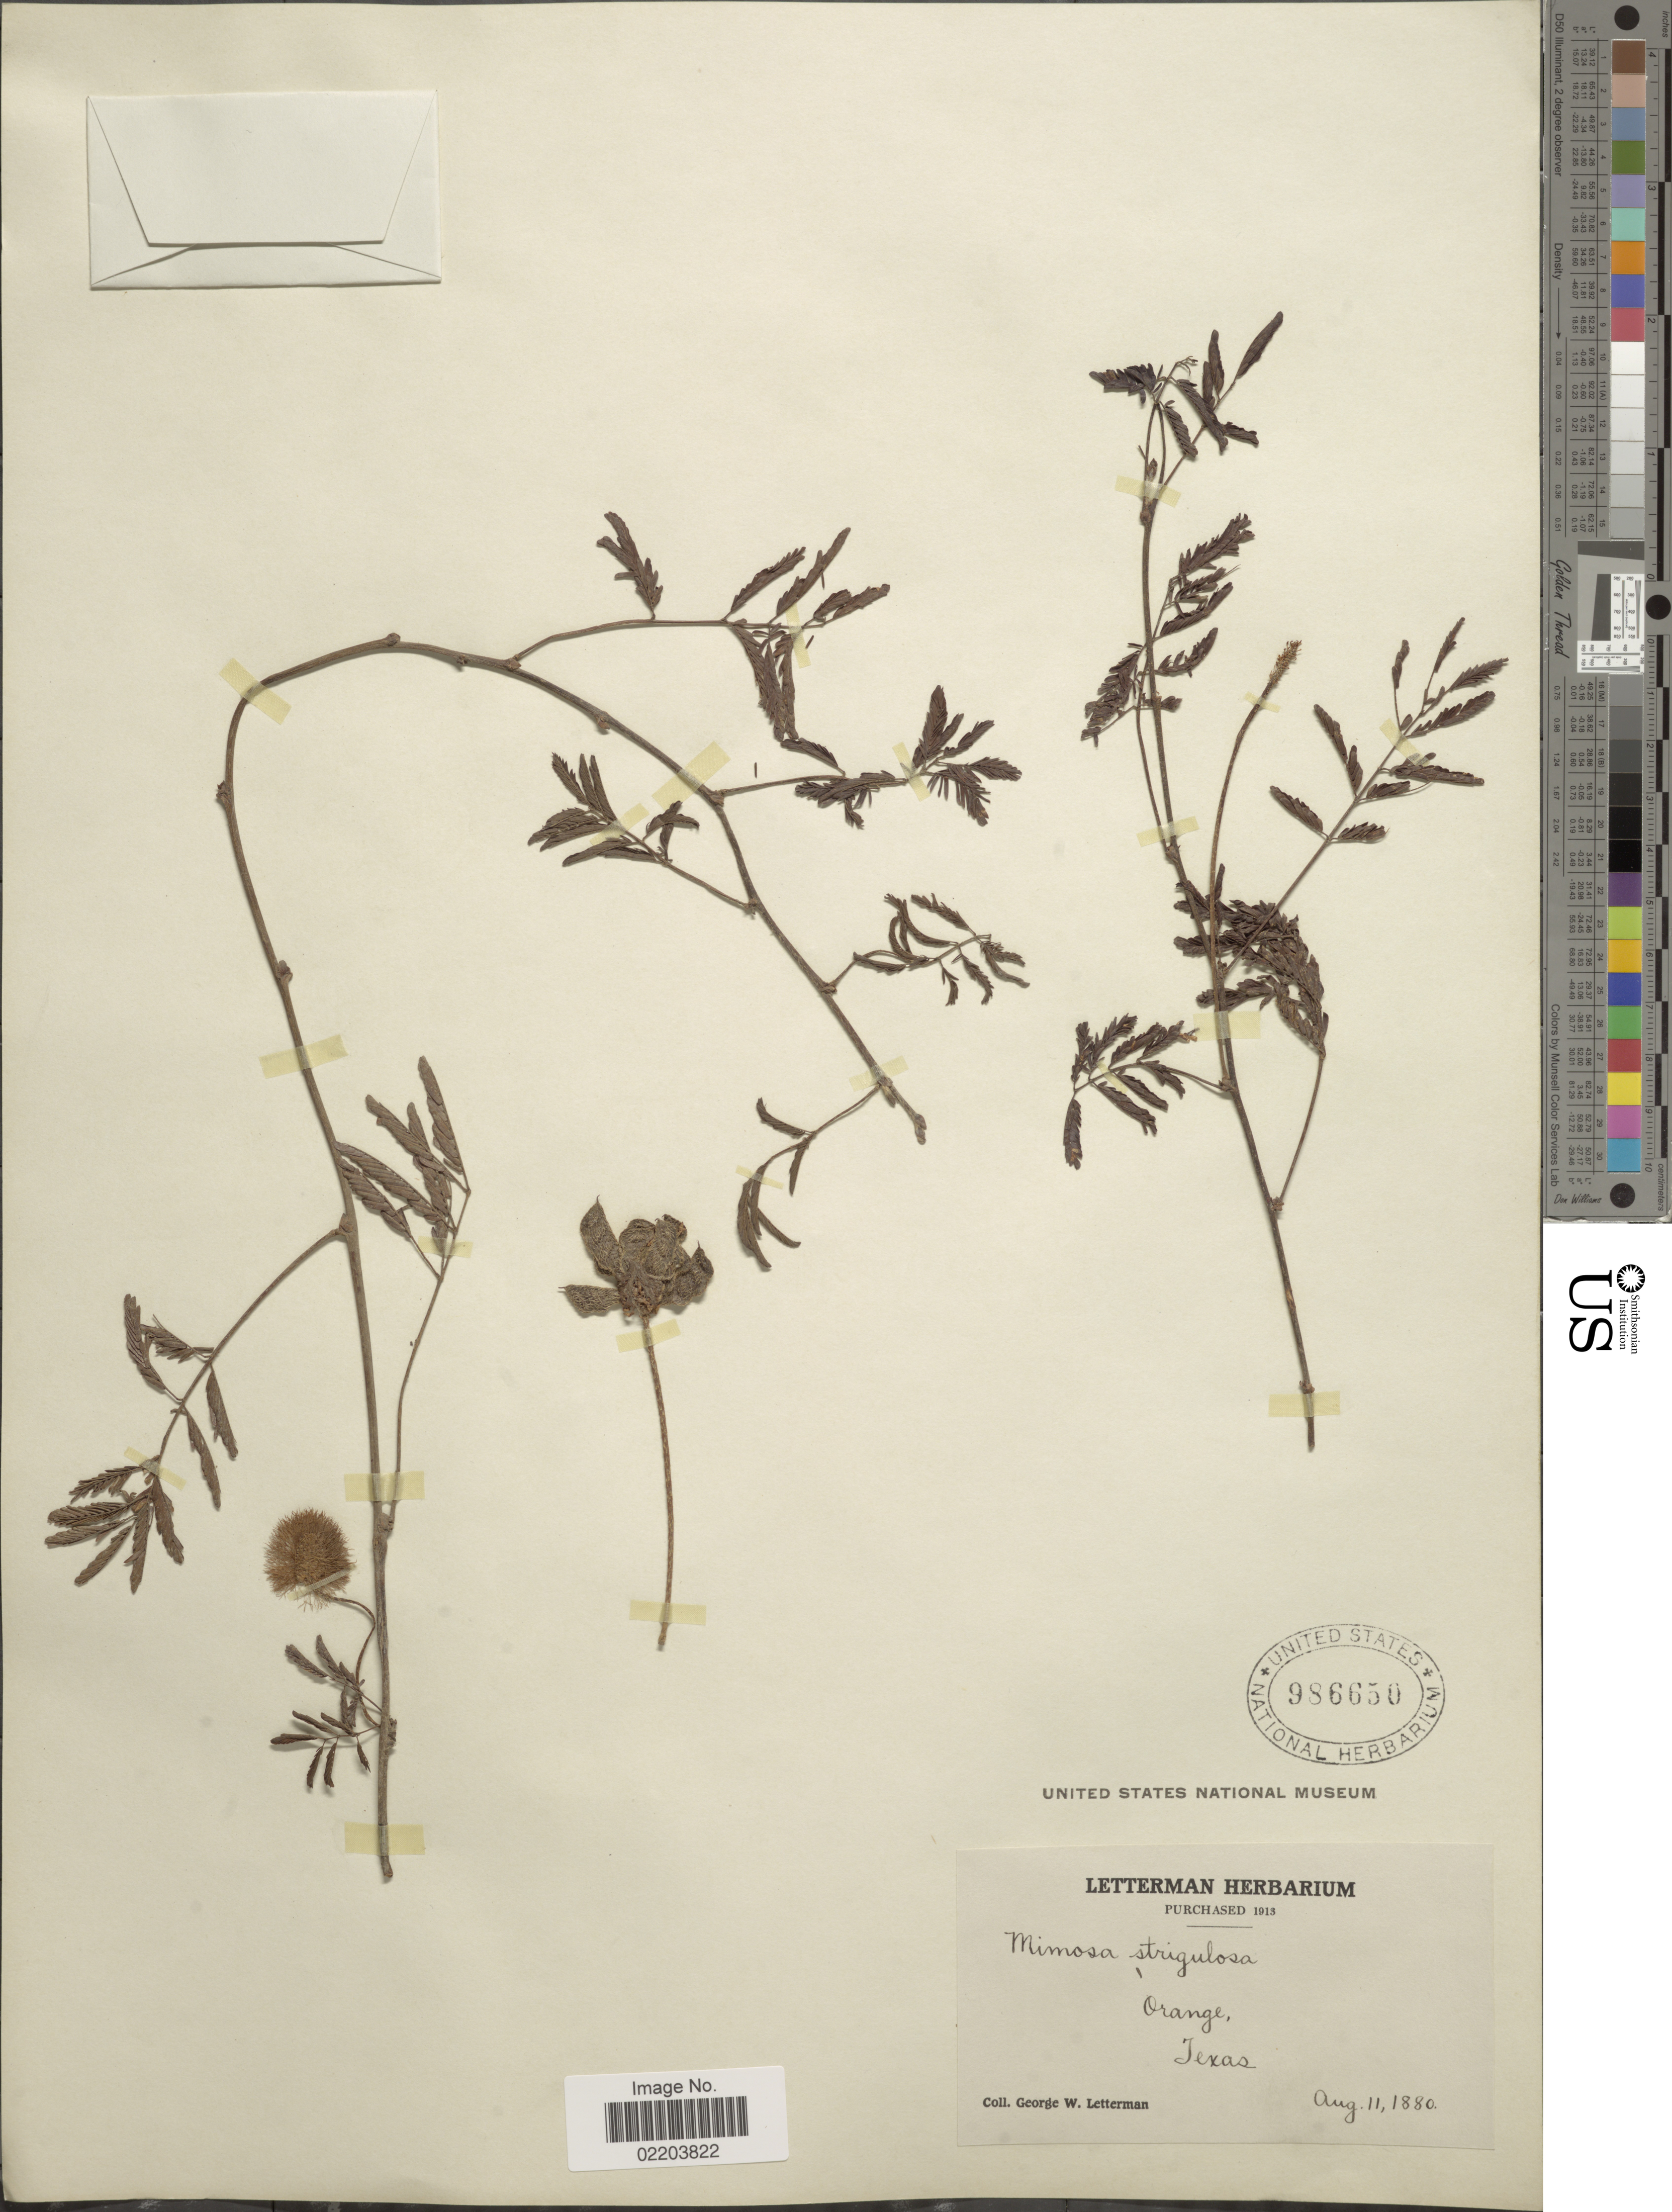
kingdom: Plantae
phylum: Tracheophyta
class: Magnoliopsida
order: Fabales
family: Fabaceae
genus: Mimosa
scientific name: Mimosa strigillosa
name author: Torr. & A. Gray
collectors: G. W. Letterman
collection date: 1880-08-11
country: United States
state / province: Texas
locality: Prange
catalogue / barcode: US 986650